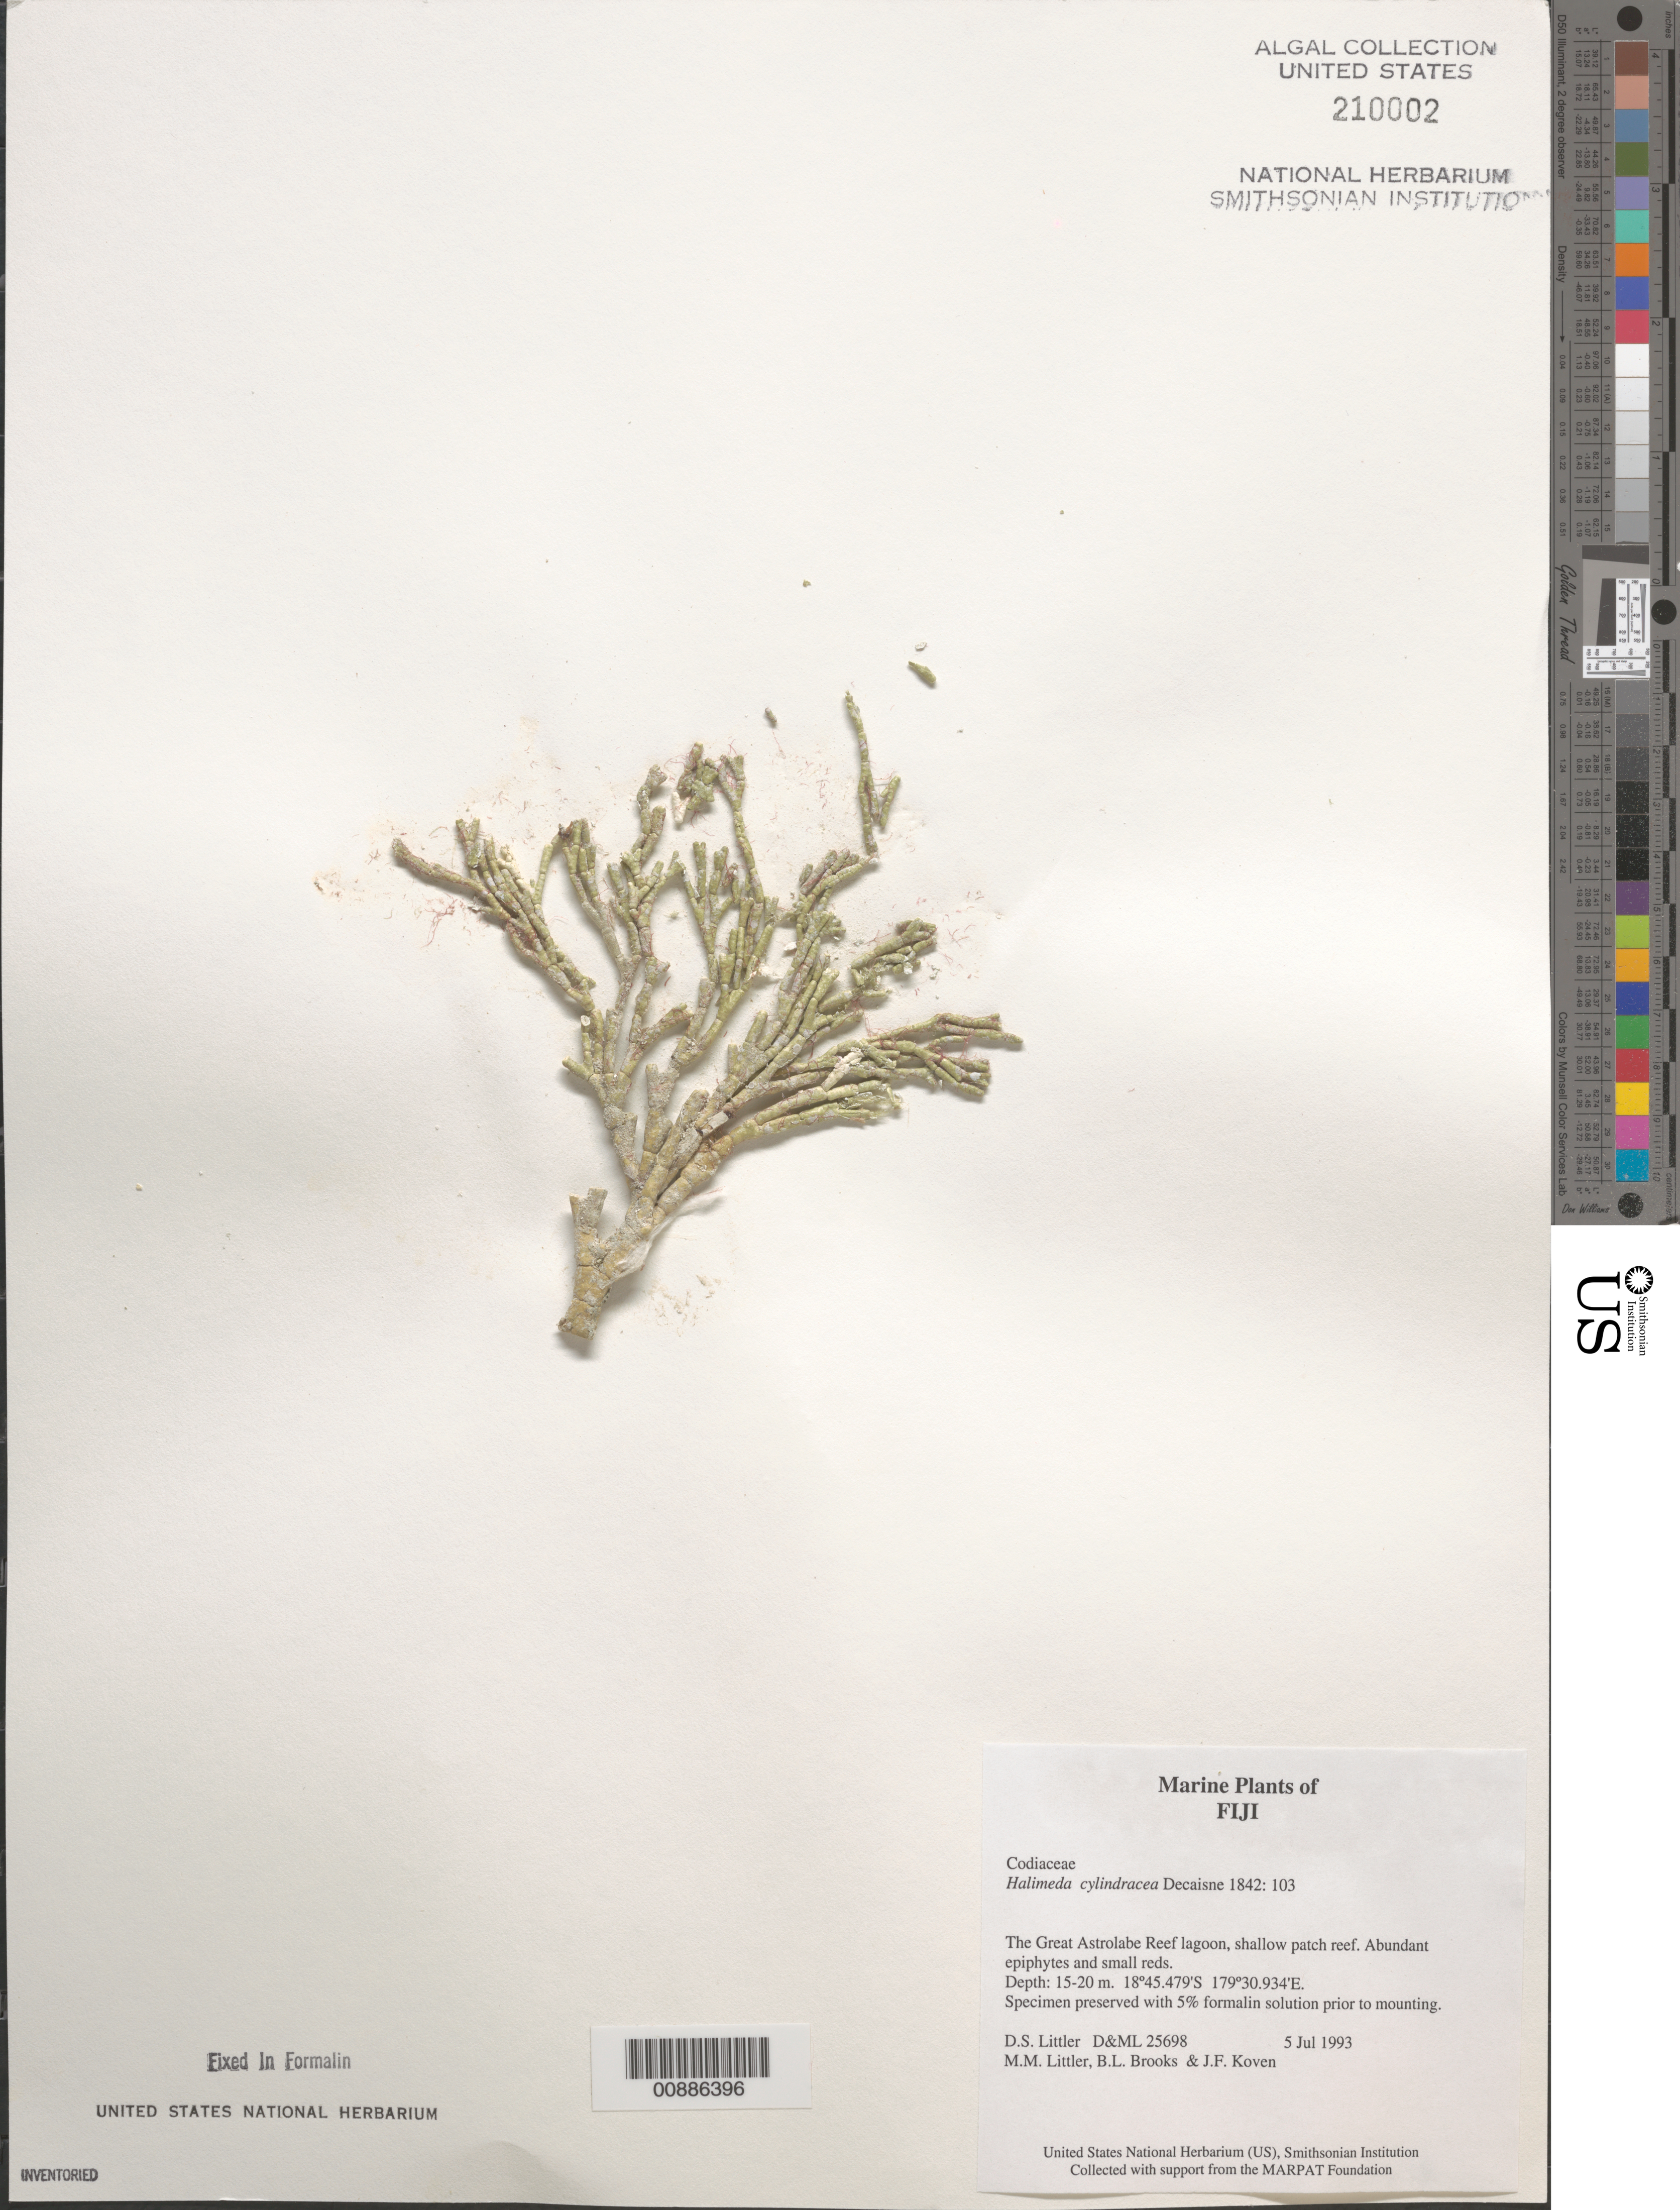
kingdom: Plantae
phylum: Chlorophyta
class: Ulvophyceae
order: Bryopsidales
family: Halimedaceae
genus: Halimeda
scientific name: Halimeda cylindracea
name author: Decne.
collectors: D. S. Littler, M. M. Littler, B. Brooks & J. Koven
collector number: D&ML 25698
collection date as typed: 05 Jul 1993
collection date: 1993-07-05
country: Fiji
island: Great Astrolabe Reef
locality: Great Astrolabe Reef lagoon, shallow patch reef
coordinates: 18 45.479'S, 179 30.934'E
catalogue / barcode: US 210002